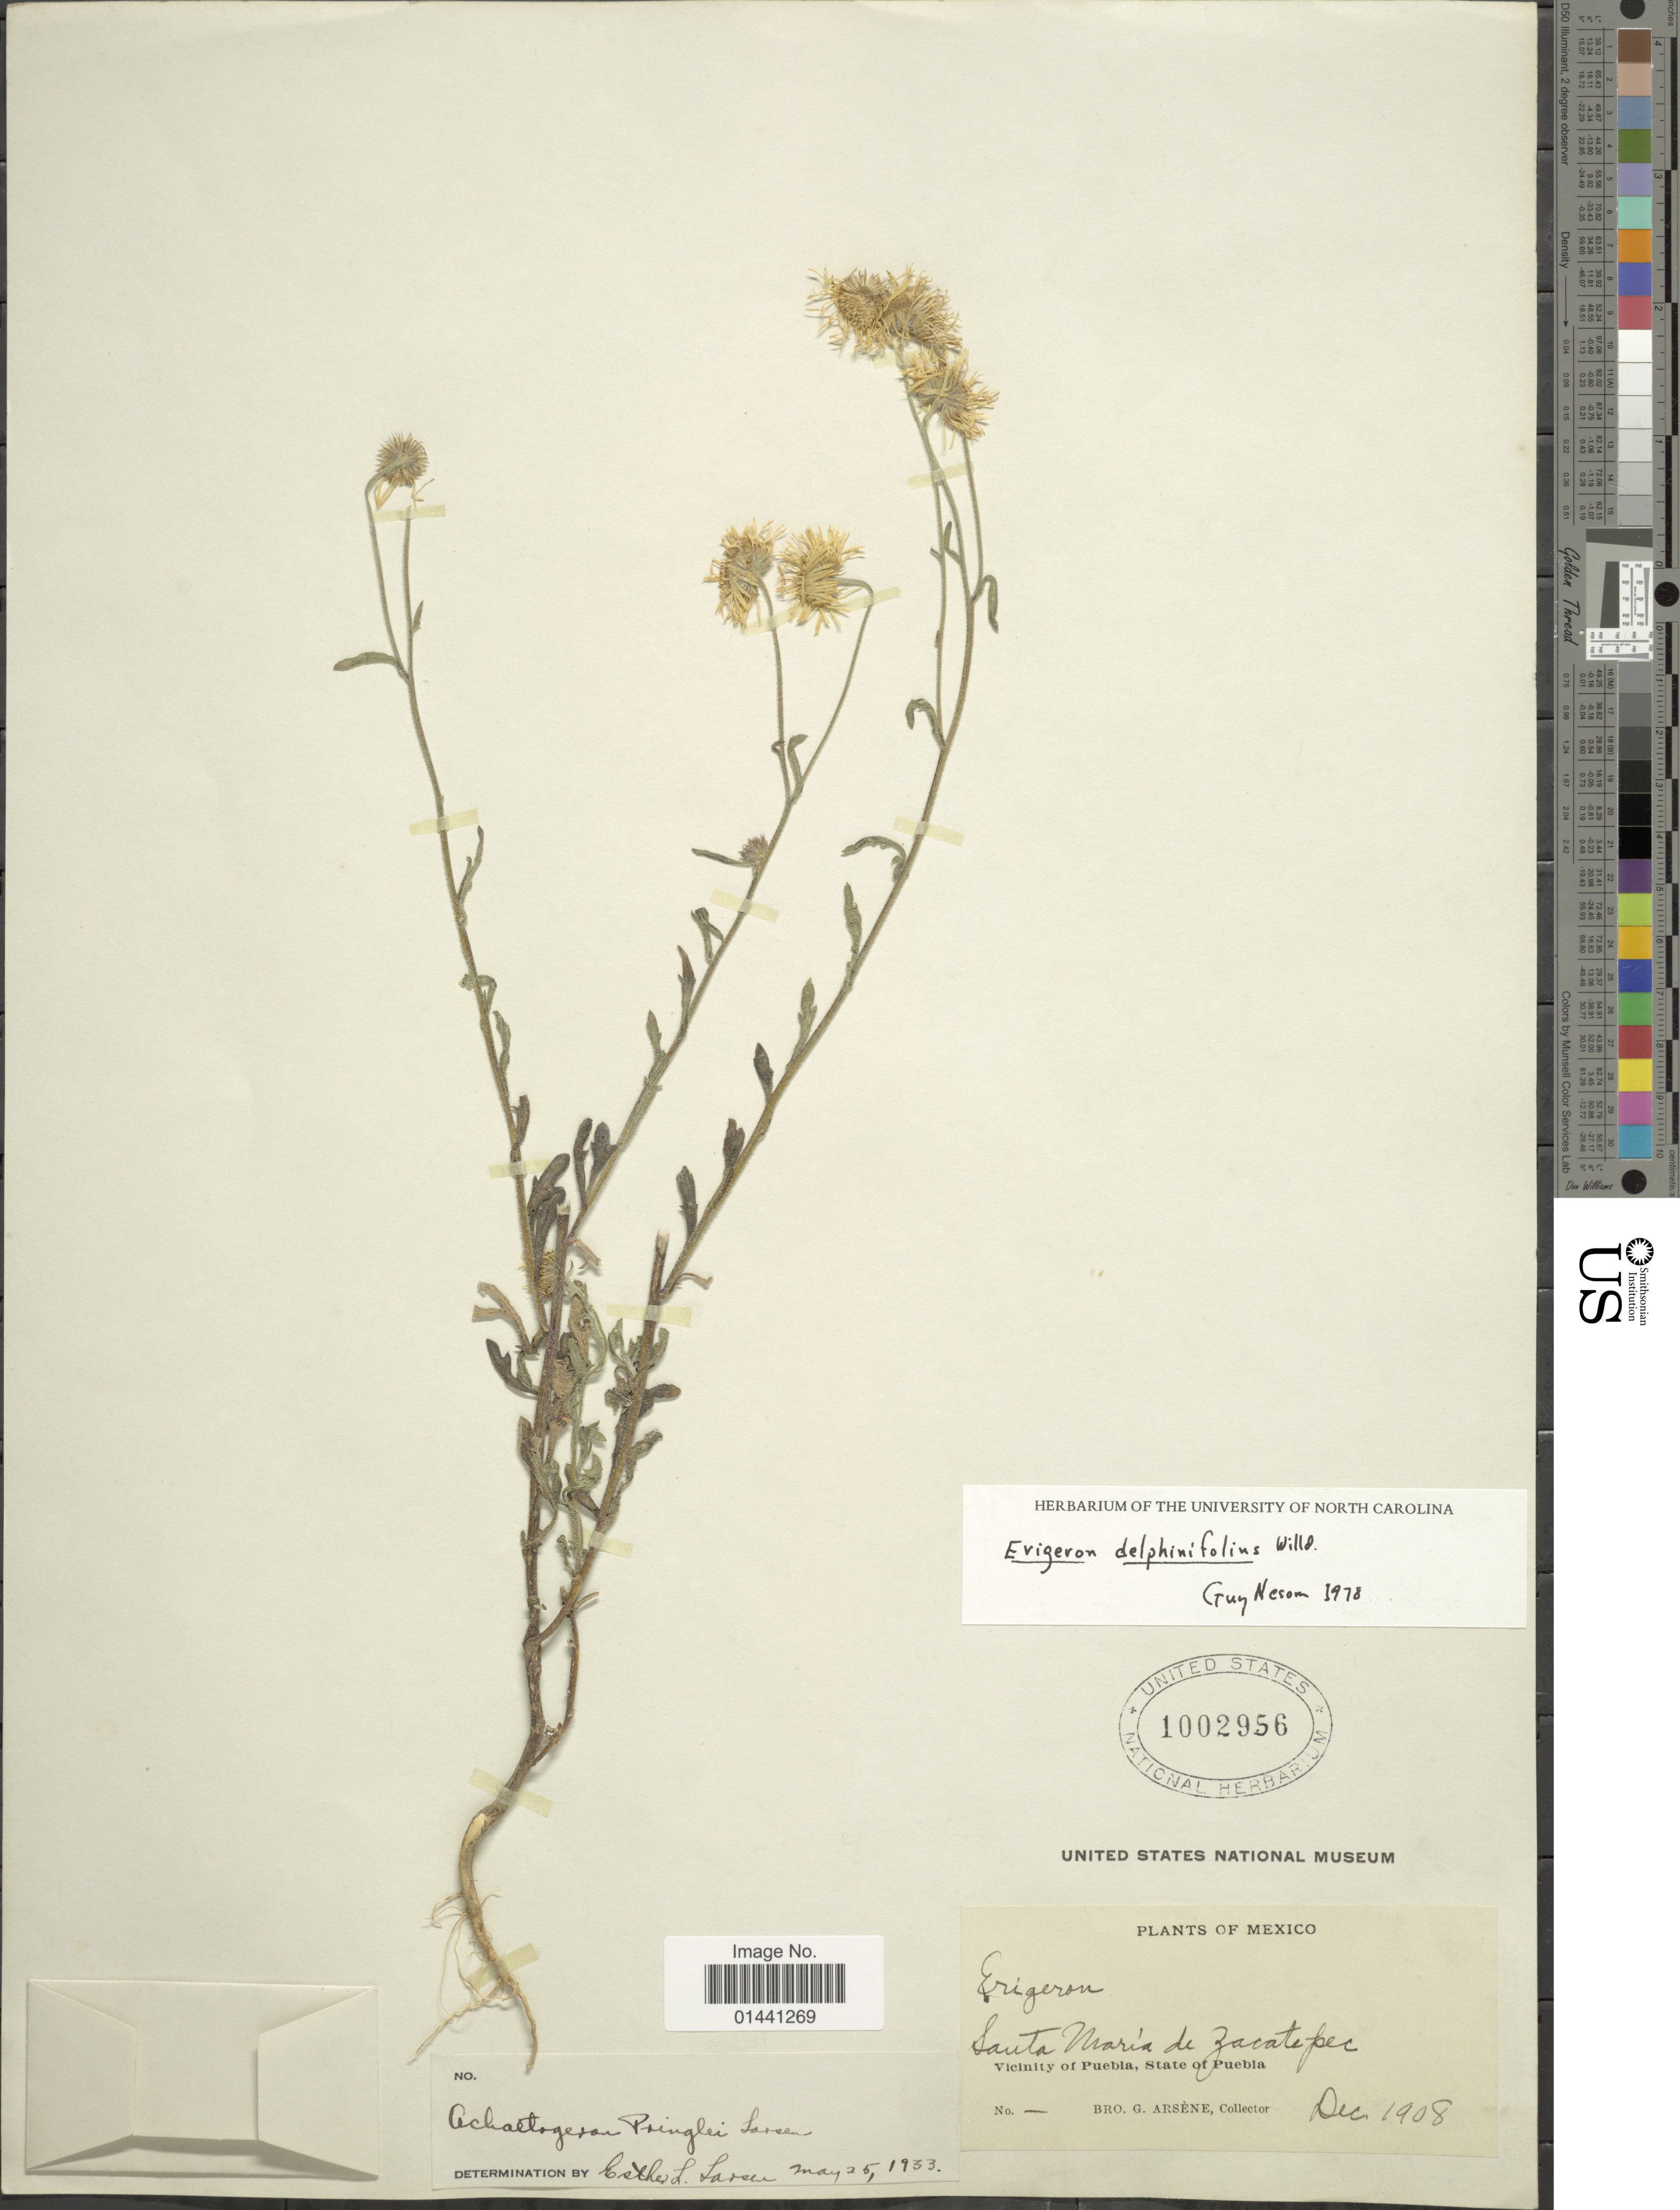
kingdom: Plantae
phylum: Tracheophyta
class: Magnoliopsida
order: Asterales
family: Asteraceae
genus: Erigeron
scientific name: Erigeron delphinifolius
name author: Willd.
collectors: Bro. G. Arsène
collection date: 1908-12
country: Mexico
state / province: Puebla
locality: Santa María de Zacatepec, Vicinity of Pueblo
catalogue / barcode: US 1002956